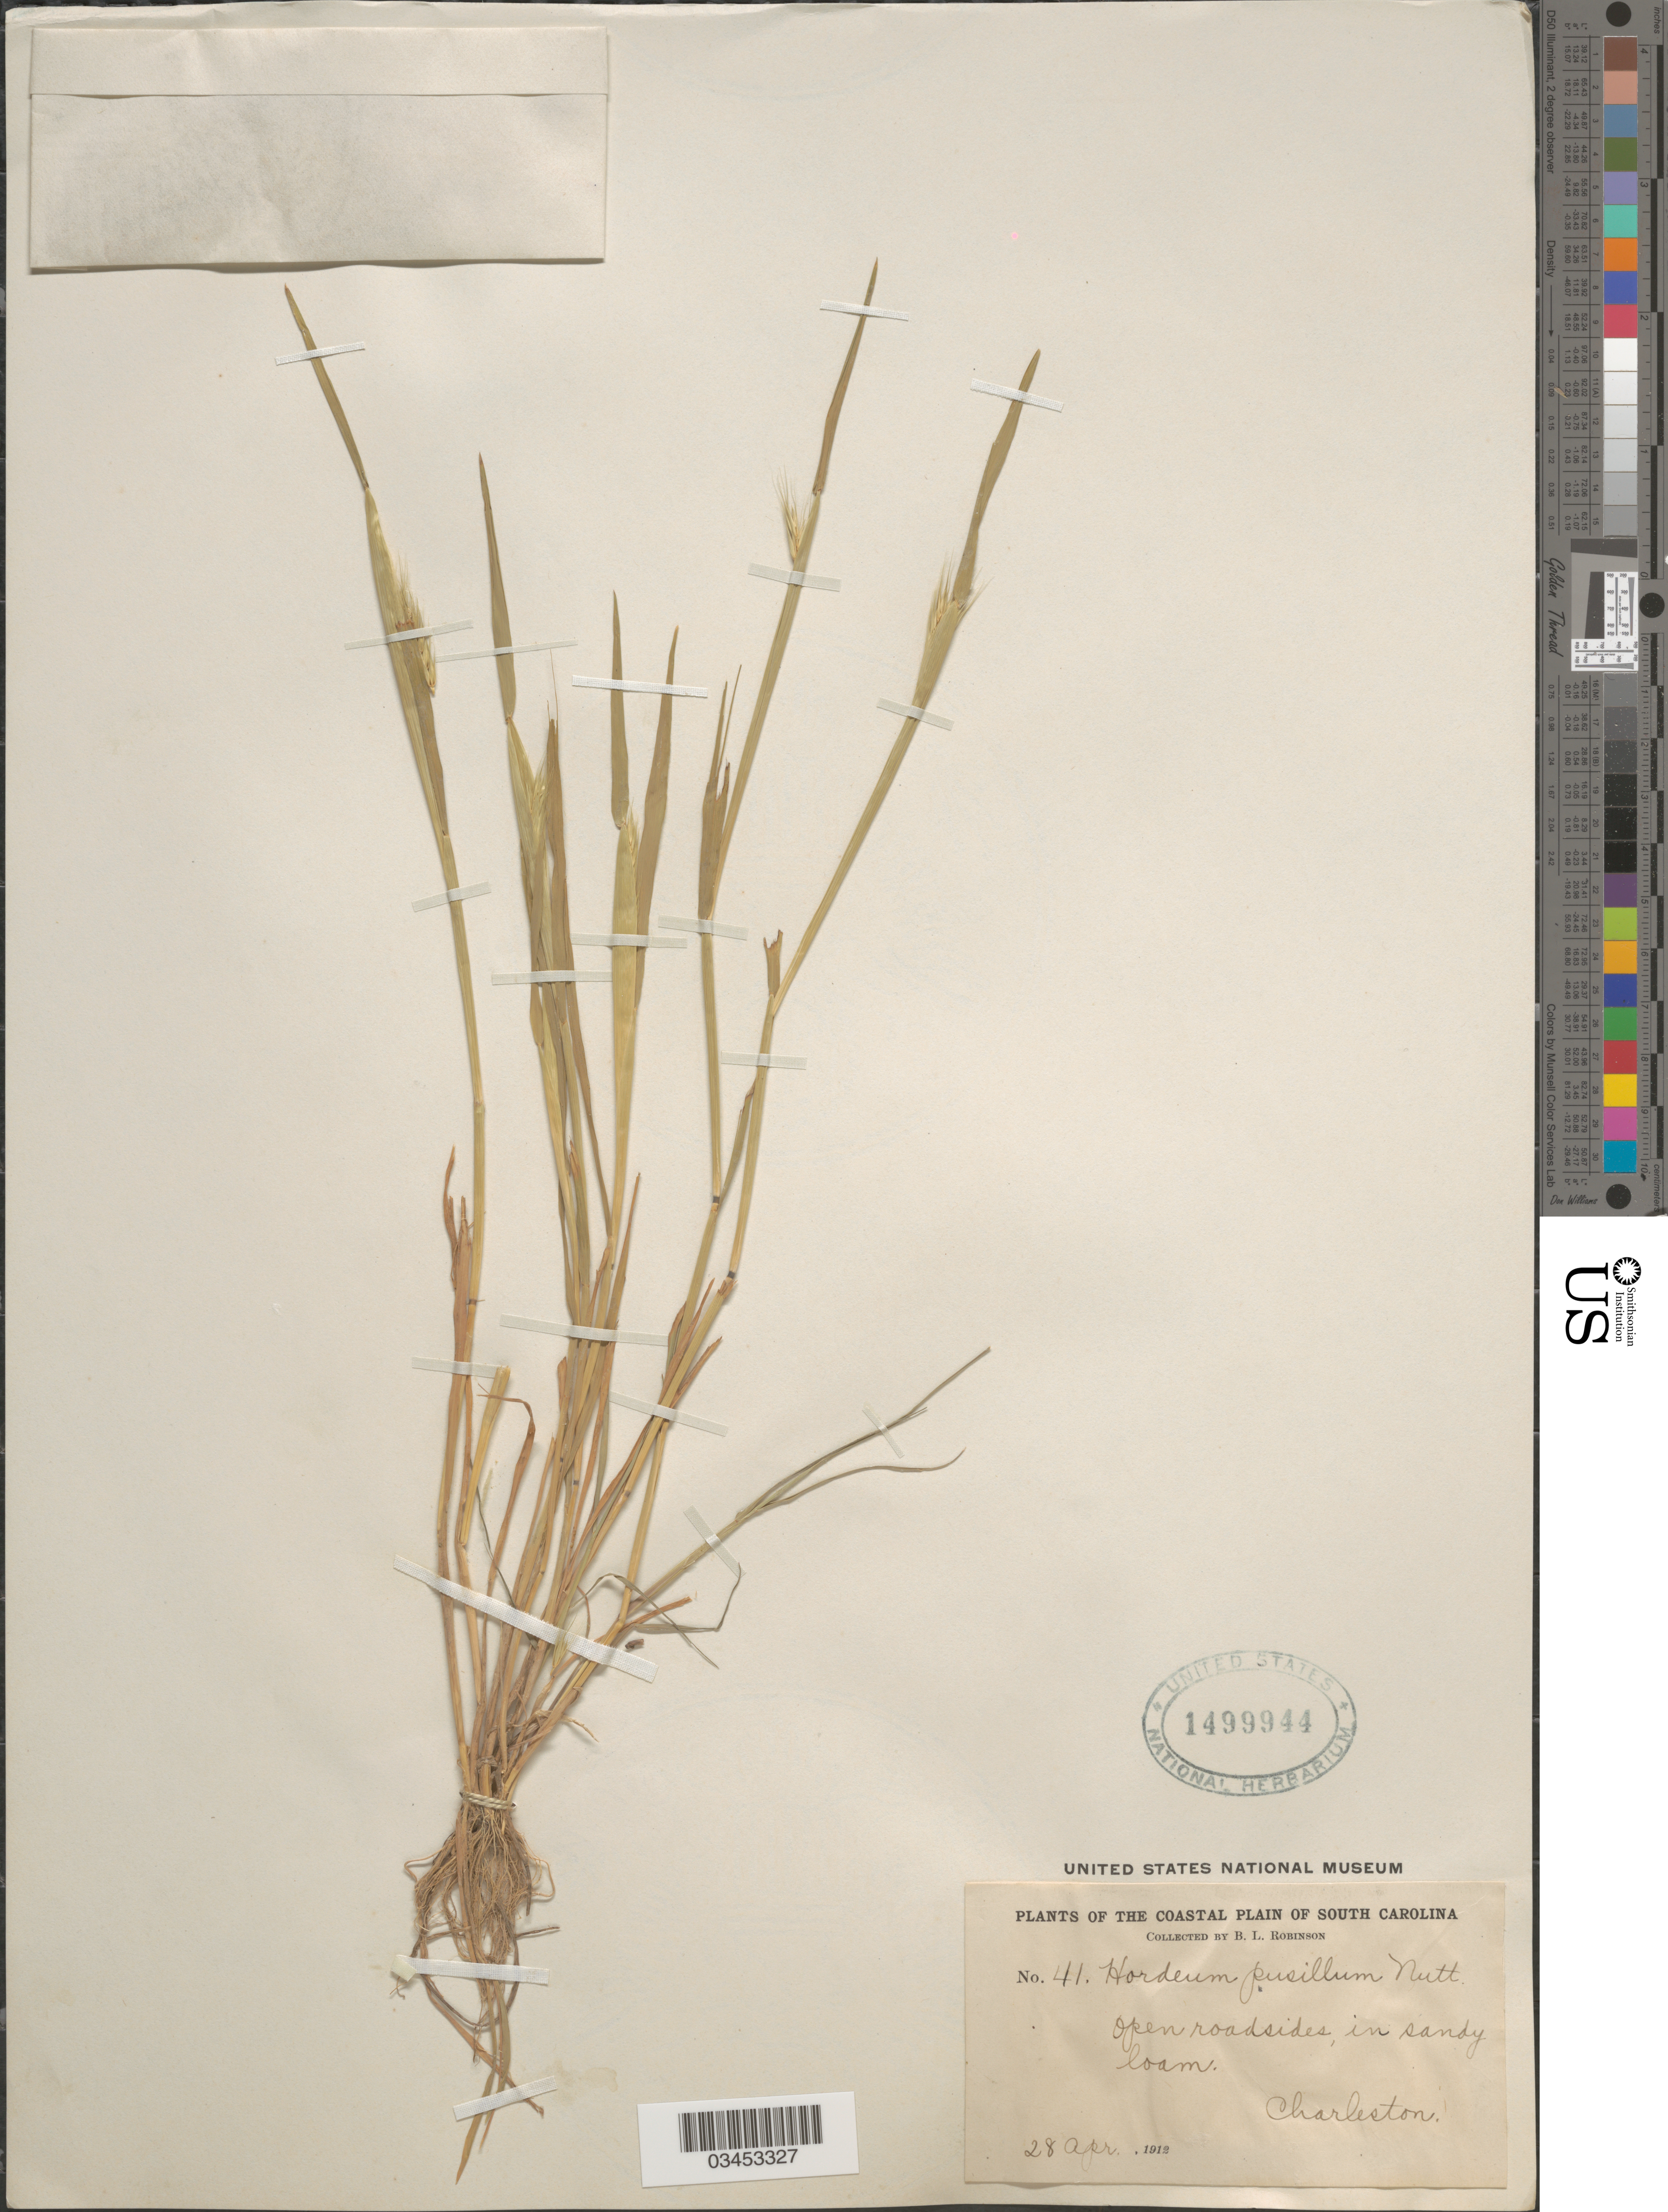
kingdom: Plantae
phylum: Tracheophyta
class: Liliopsida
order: Poales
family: Poaceae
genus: Hordeum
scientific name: Hordeum pusillum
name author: Nutt.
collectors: B. L. Robinson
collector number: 41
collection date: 1912-04-28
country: United States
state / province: South Carolina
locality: The Coastal Plain Of South Carolina. Open roadsides, in sandy loam. Charleston.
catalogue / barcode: US 1499944